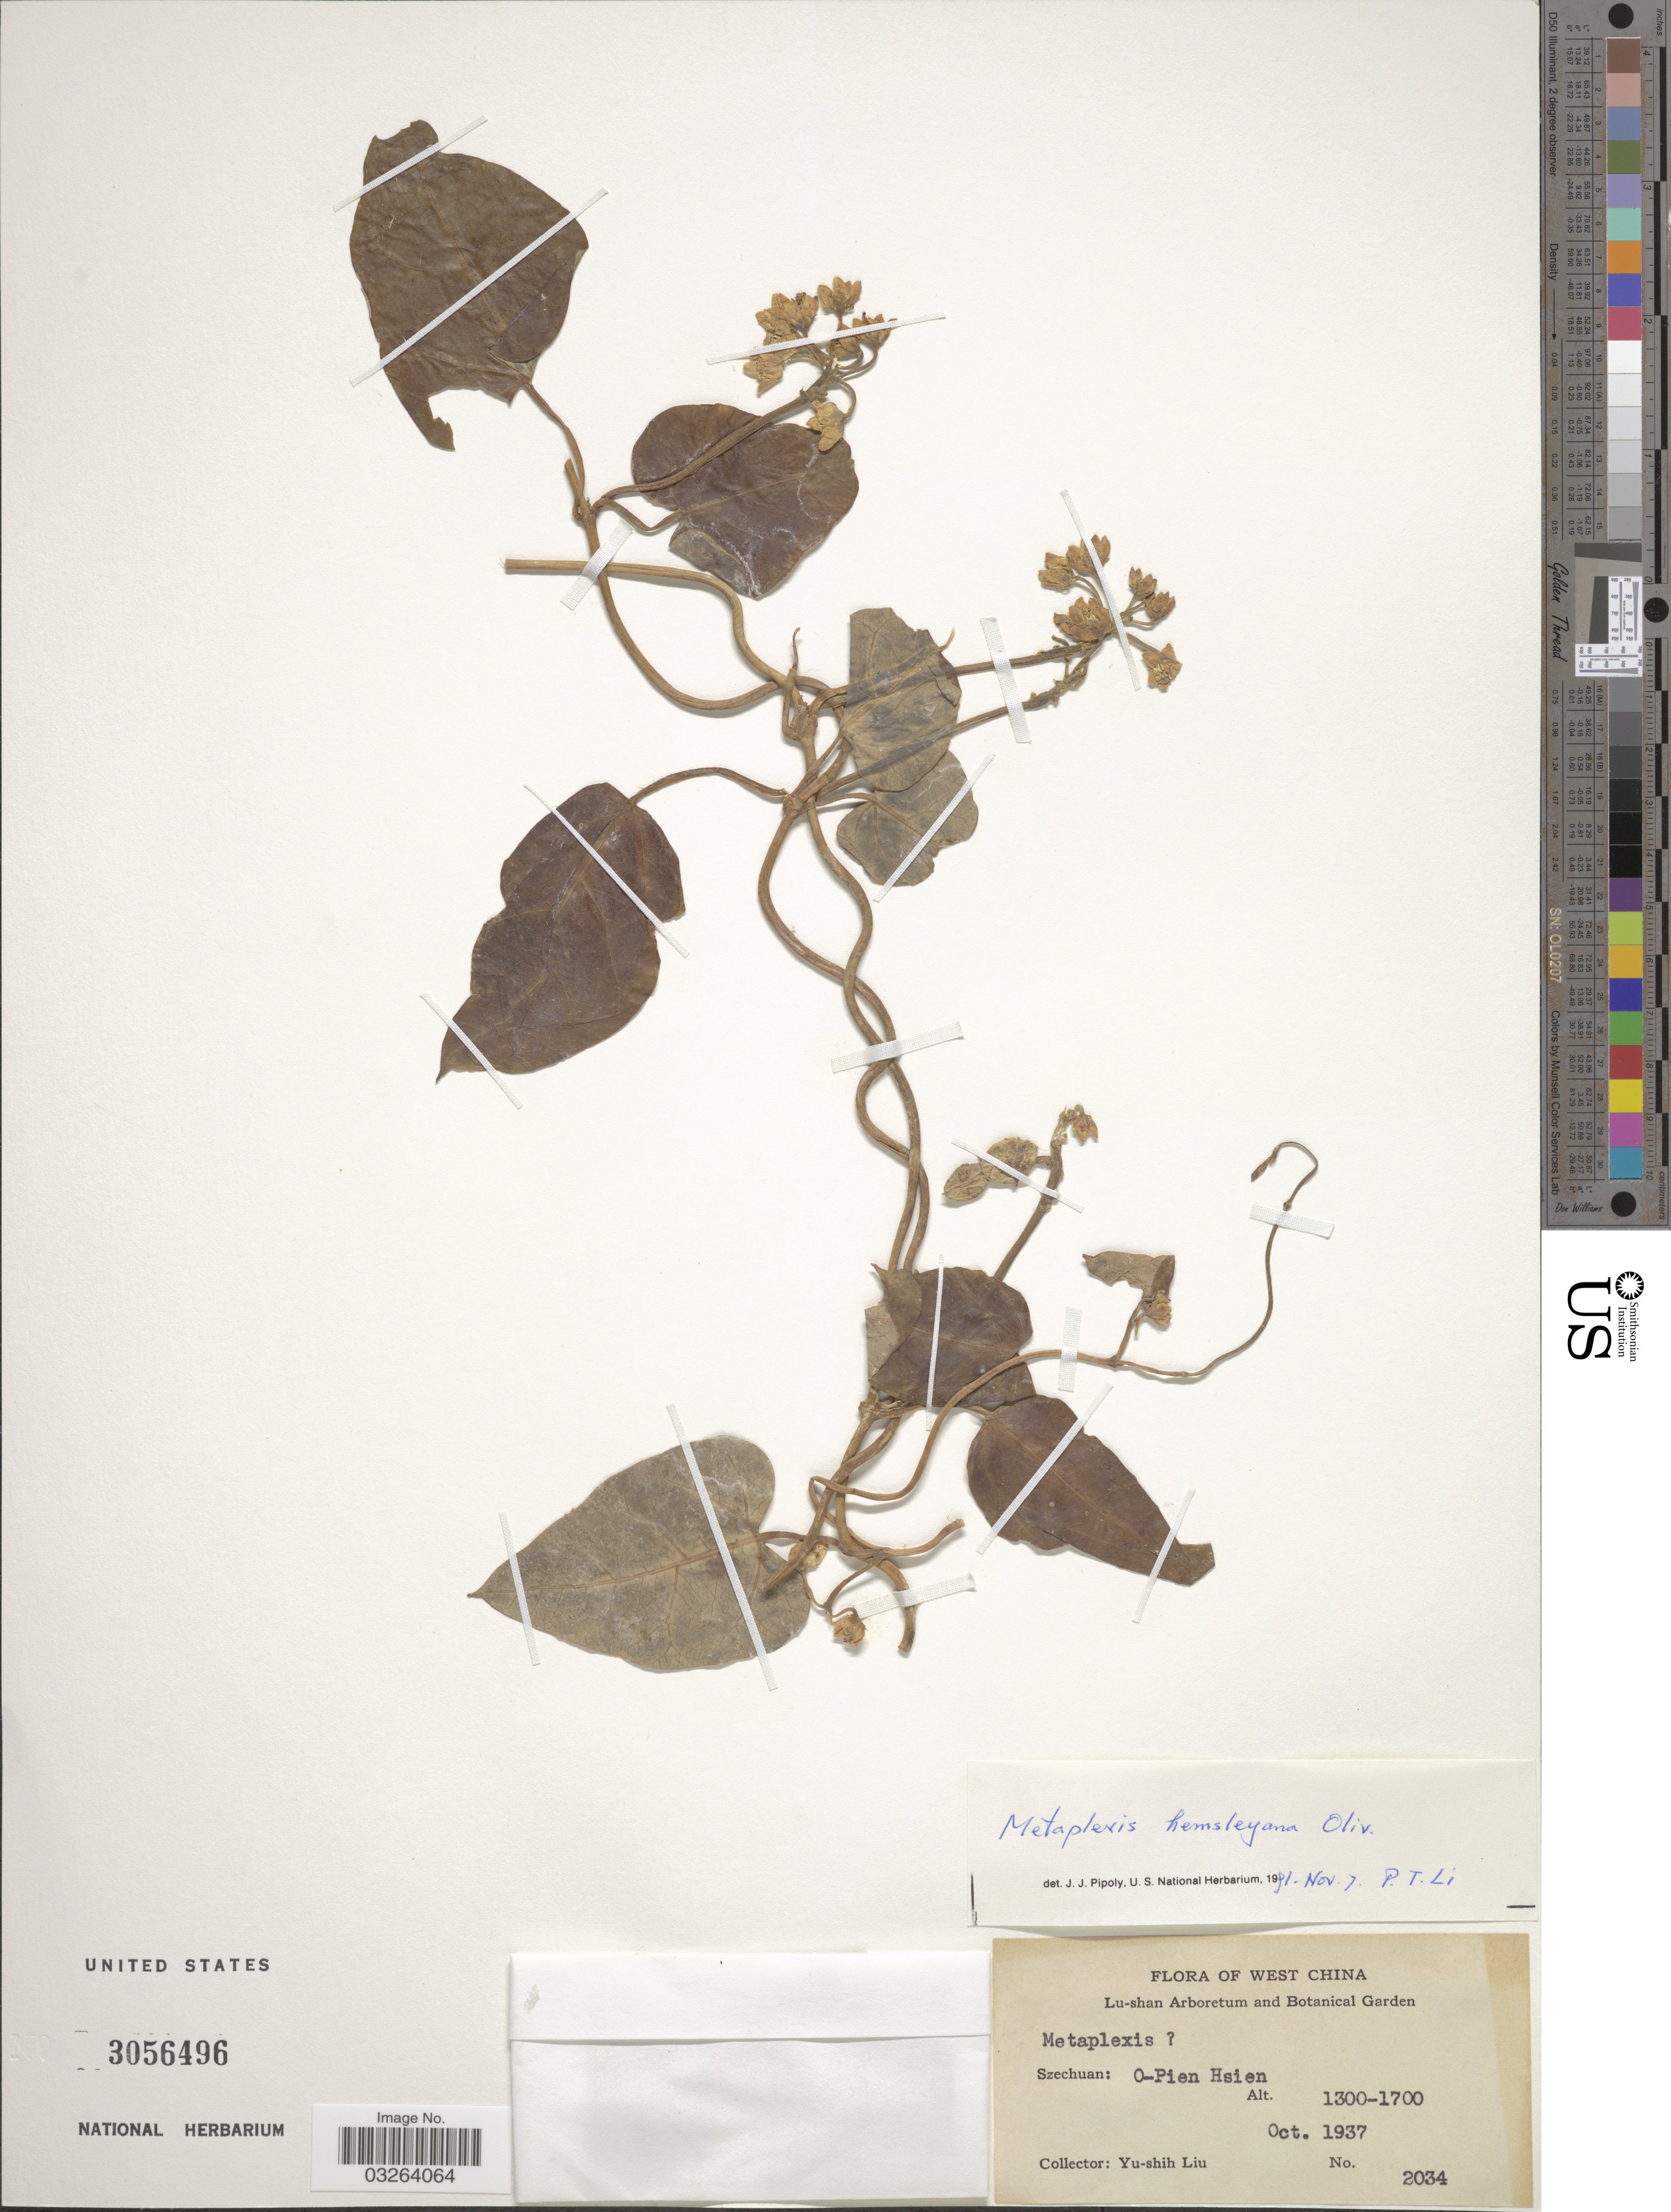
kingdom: Plantae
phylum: Tracheophyta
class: Magnoliopsida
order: Gentianales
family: Apocynaceae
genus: Metaplexis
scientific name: Metaplexis hemsleyana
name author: Oliv.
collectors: Y.-S. Liu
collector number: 2034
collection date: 1937-10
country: China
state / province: Sichuan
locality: West China. Szechuan: O-Pien Hsien.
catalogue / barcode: US 3056496